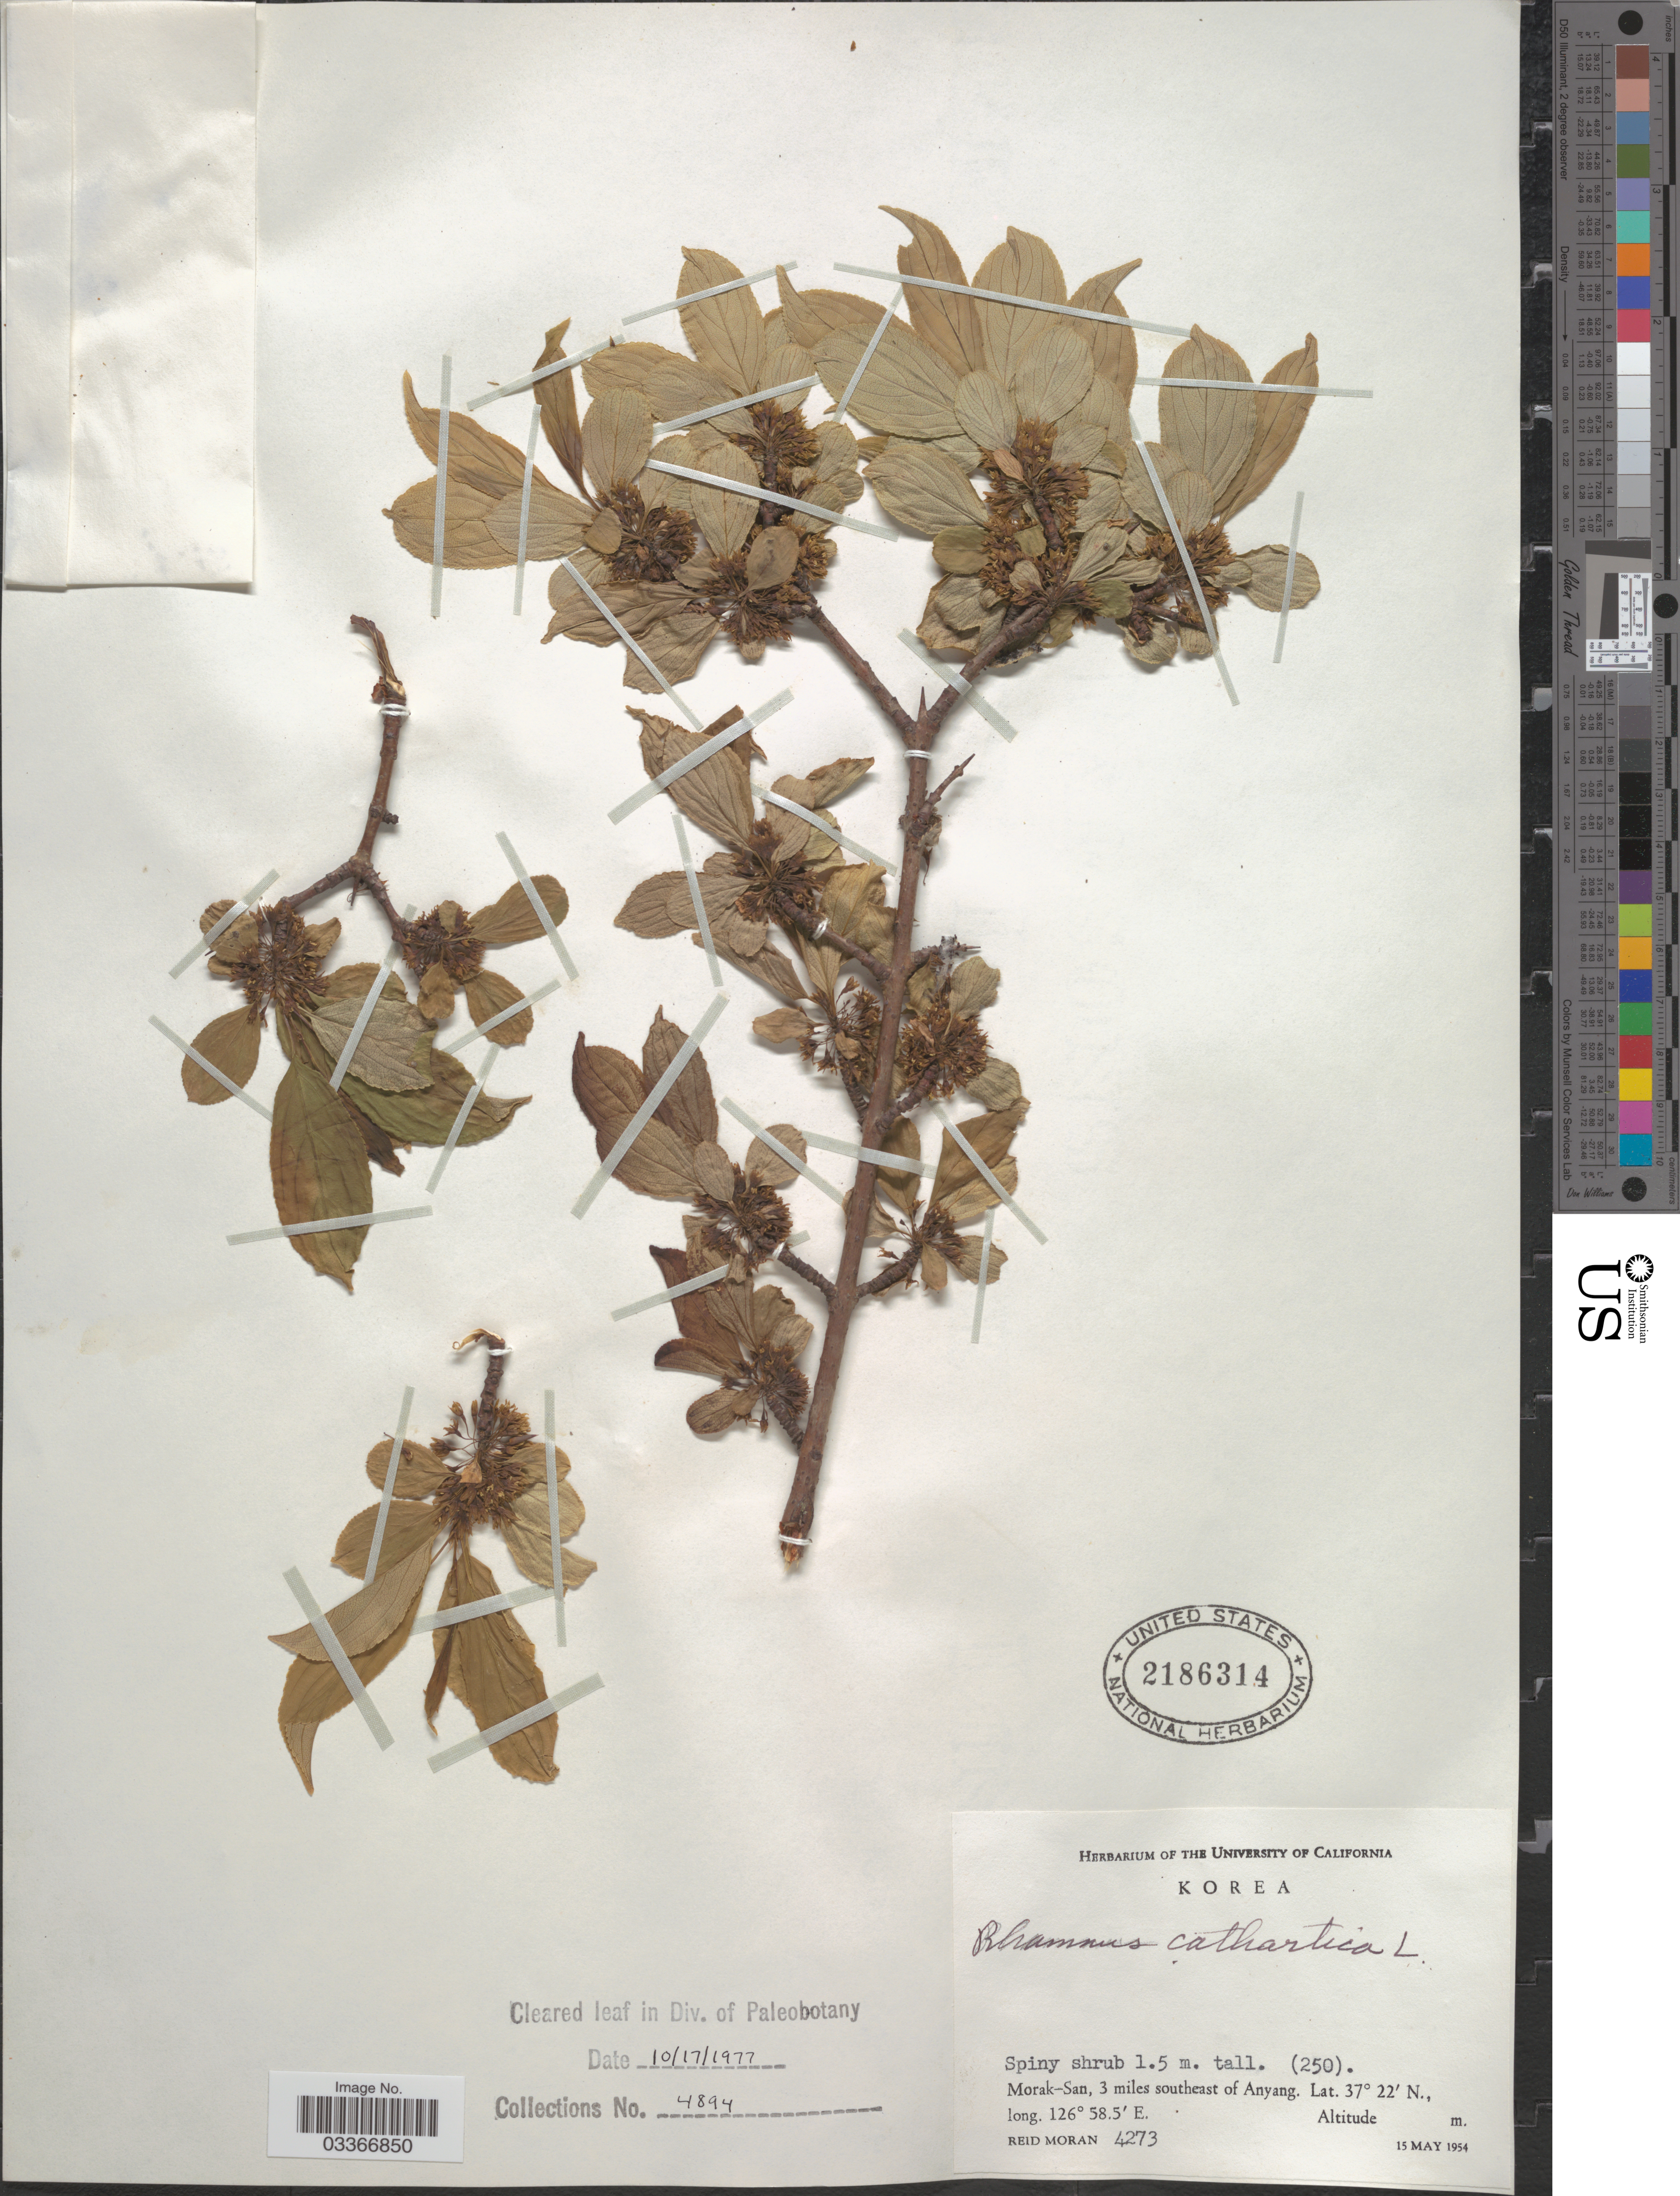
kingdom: Plantae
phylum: Tracheophyta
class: Magnoliopsida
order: Rosales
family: Rhamnaceae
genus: Rhamnus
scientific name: Rhamnus cathartica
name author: L.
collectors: R. V. Moran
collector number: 4273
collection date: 1954-05-15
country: South Korea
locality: Morak-San, 3 miles southeast of Anyang.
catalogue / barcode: US 2186314